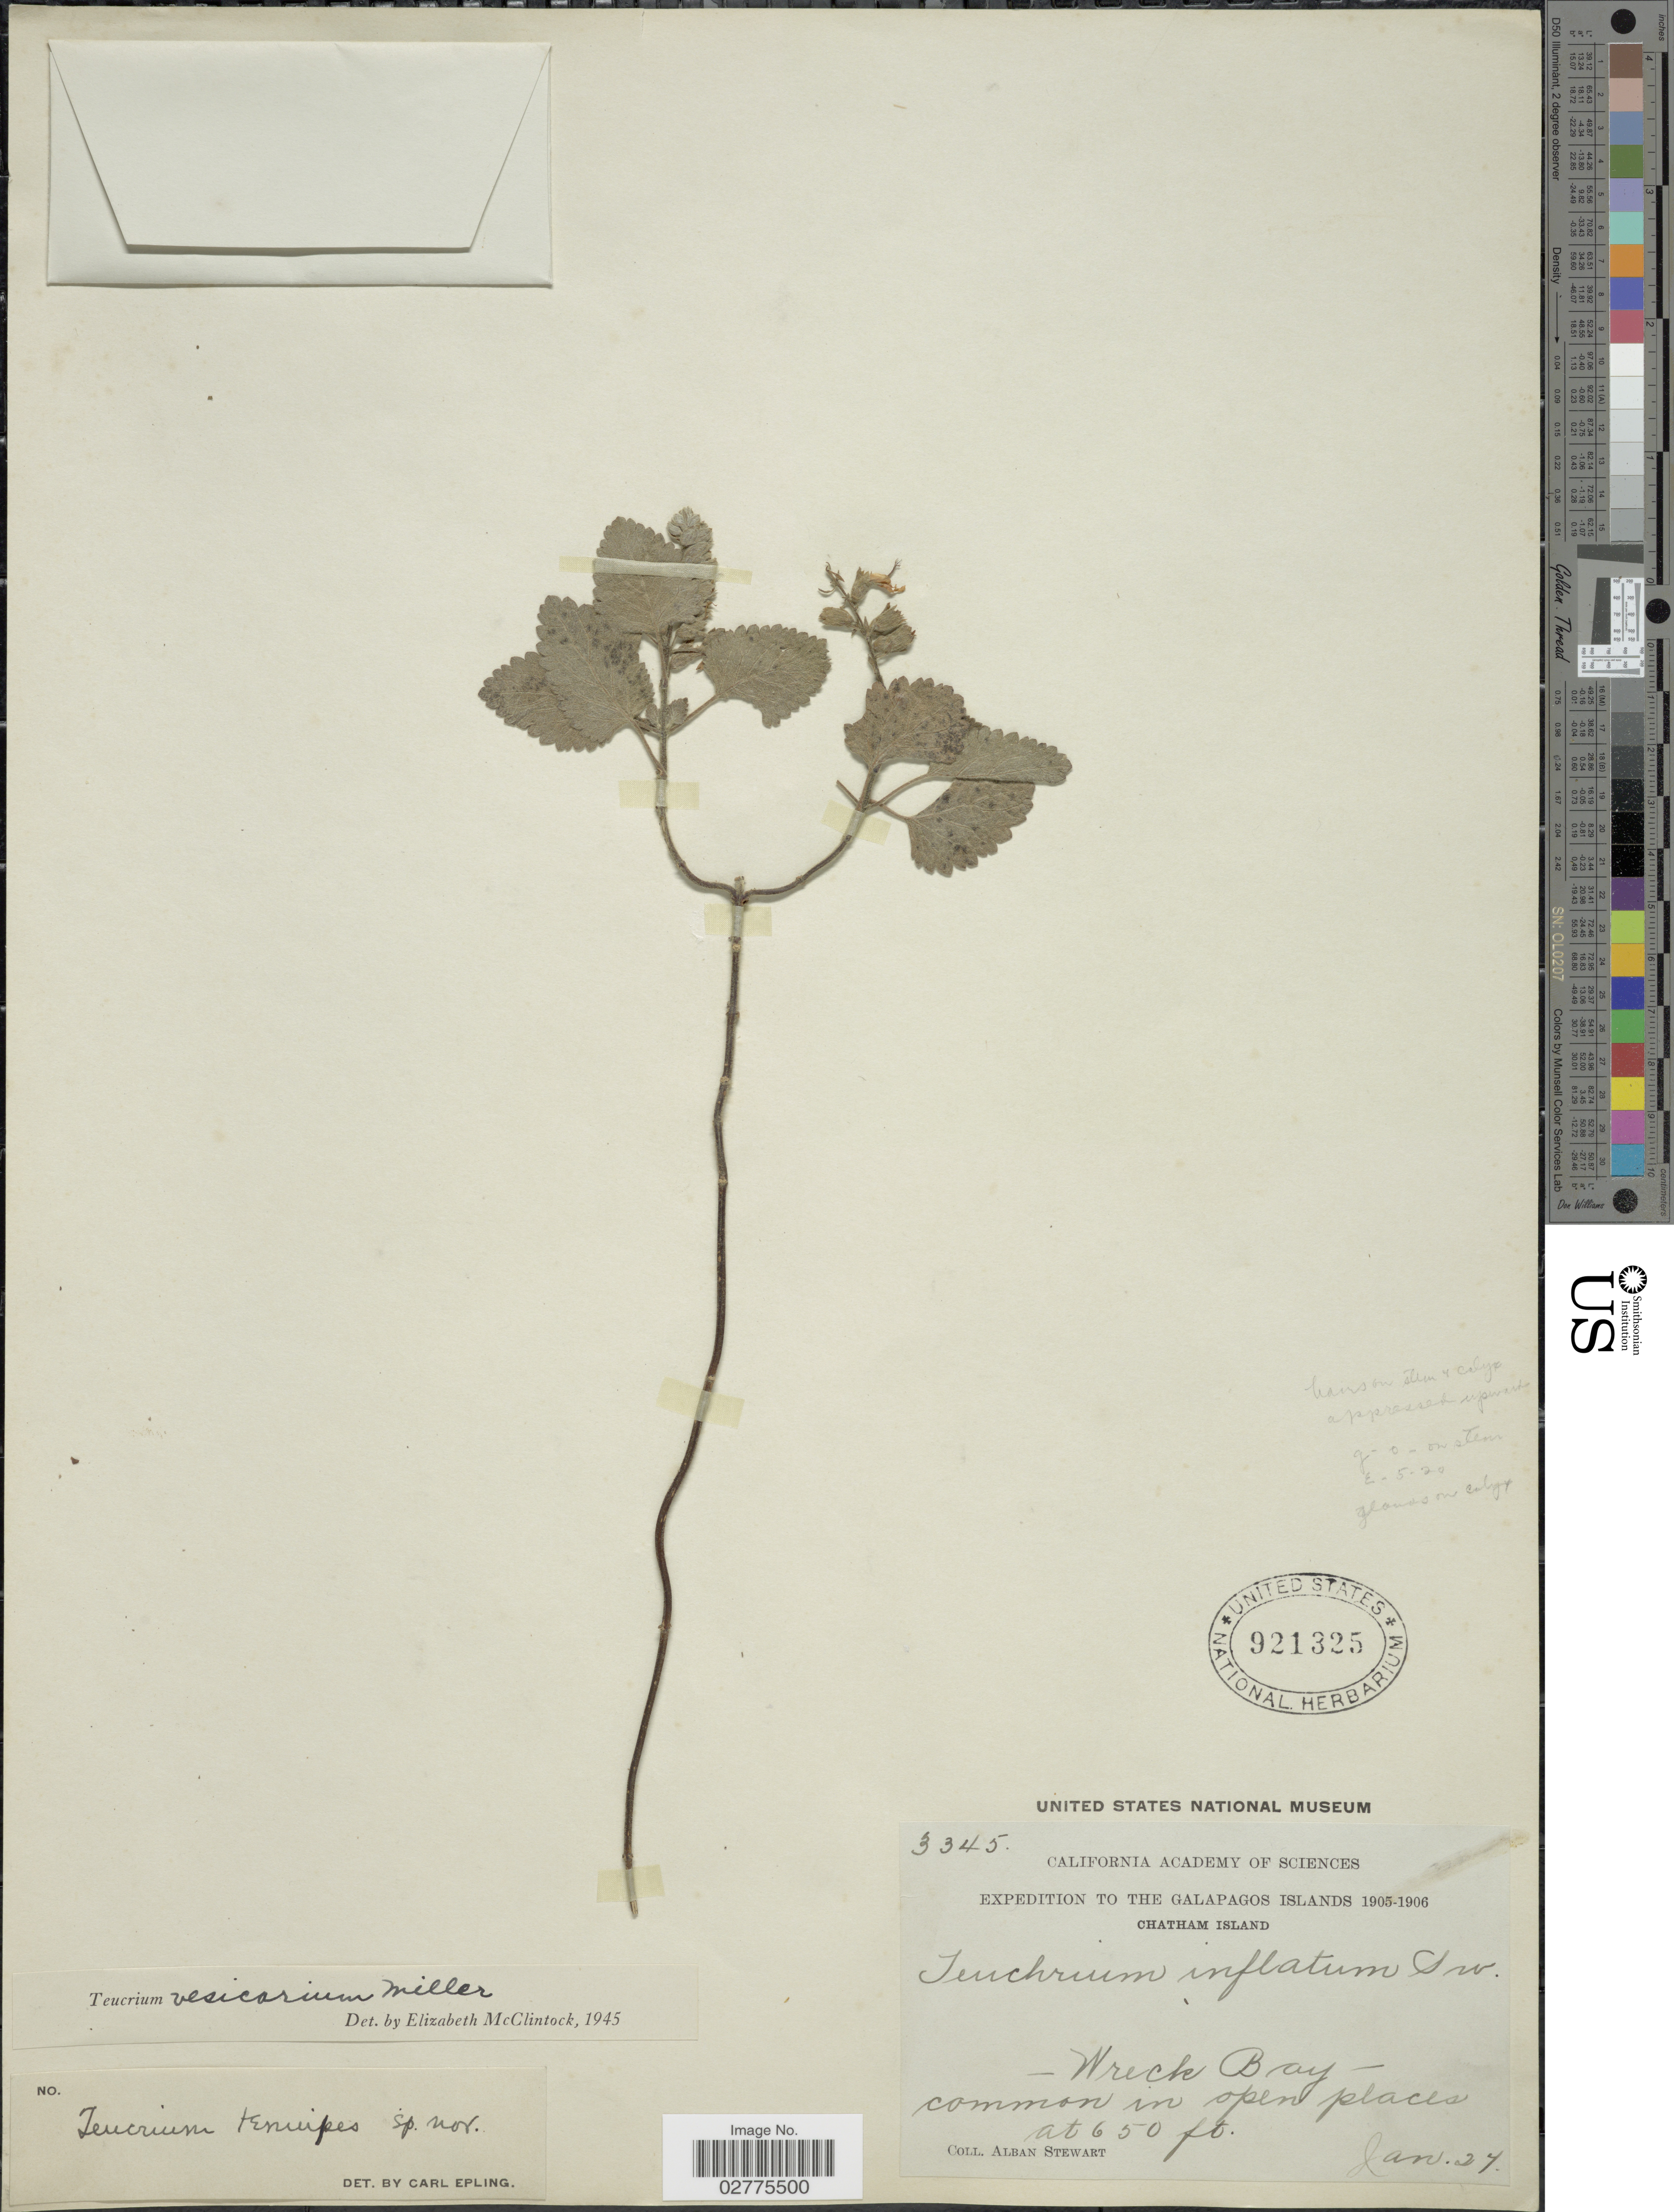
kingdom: Plantae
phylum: Tracheophyta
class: Magnoliopsida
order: Lamiales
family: Lamiaceae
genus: Teucrium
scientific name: Teucrium tenuipes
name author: Epling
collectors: A. Stewart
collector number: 3345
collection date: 1905-01-27/1906-01-27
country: Ecuador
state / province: Colón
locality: The Galapagos Islands, Chatham Island, Wreck Bay.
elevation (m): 198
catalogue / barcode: US 921325